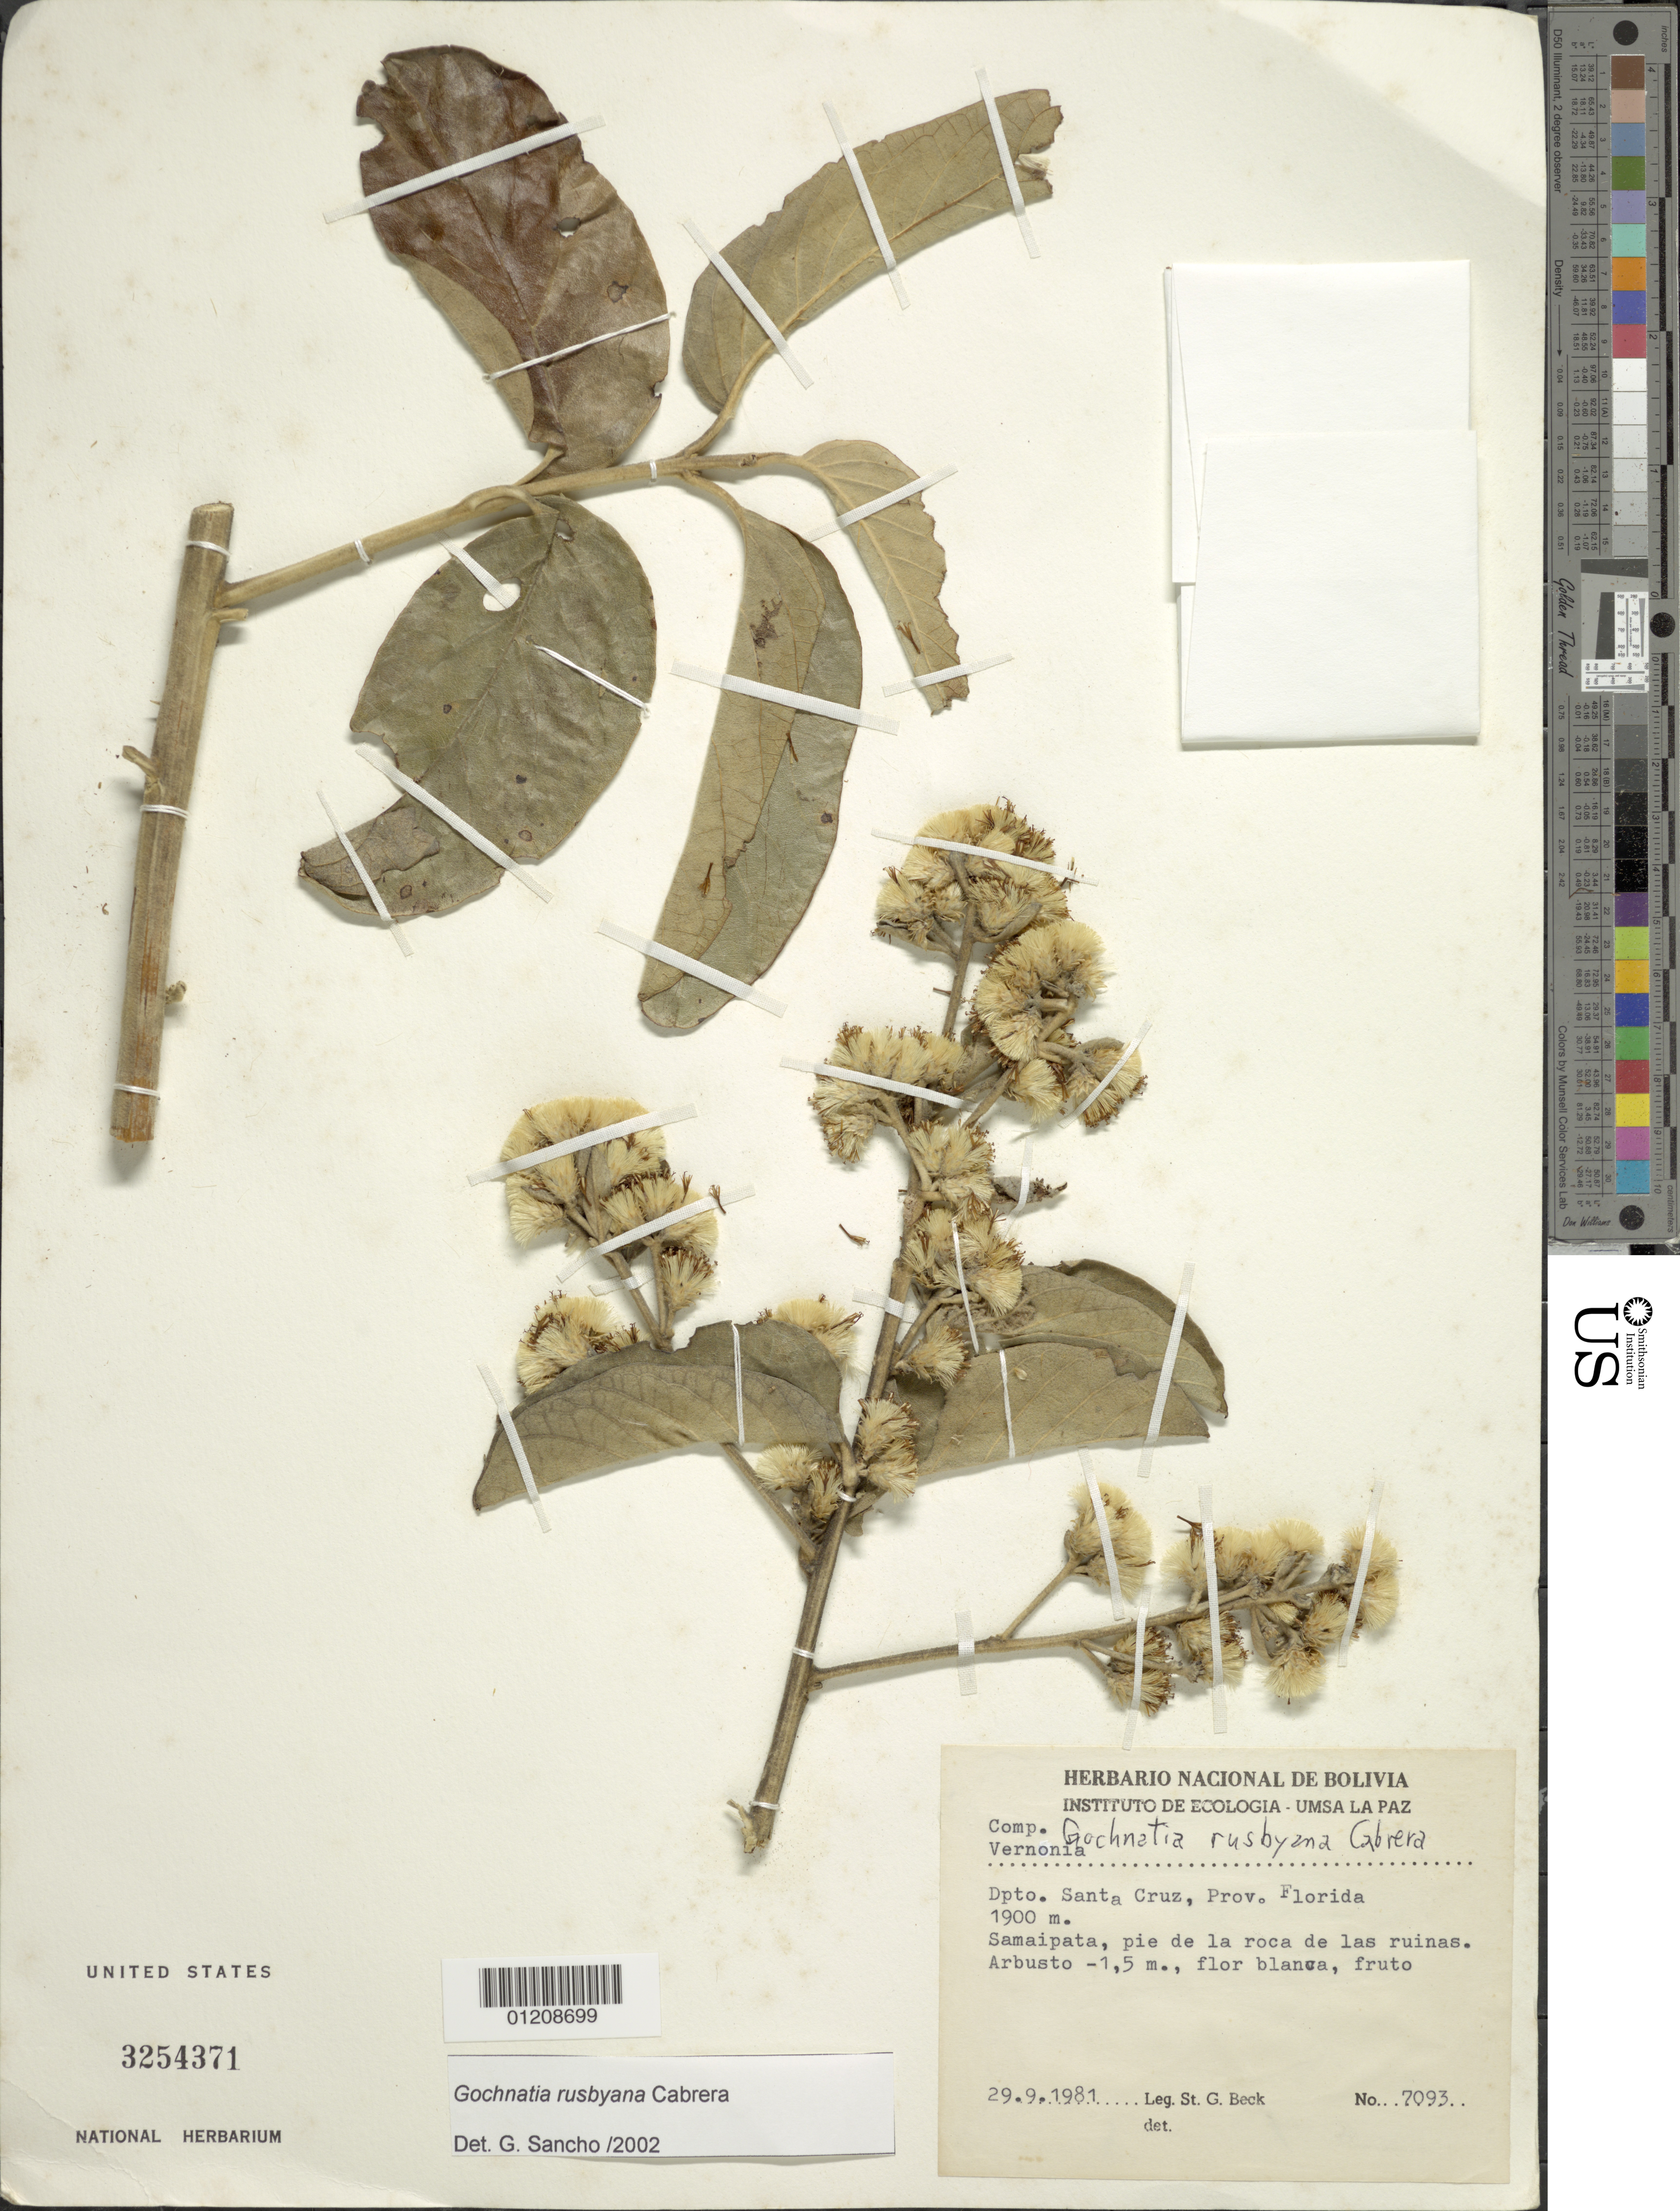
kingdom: Plantae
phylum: Tracheophyta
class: Magnoliopsida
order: Asterales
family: Asteraceae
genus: Moquiniastrum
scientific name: Moquiniastrum bolivianum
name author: (Rusby) G. Sancho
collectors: S. G. Beck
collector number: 7093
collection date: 1981-09-29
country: Bolivia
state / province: Santa Cruz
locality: Prov. Florida; Samaipata, pie de la roca de las ruinas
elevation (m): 1900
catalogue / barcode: US 3254371